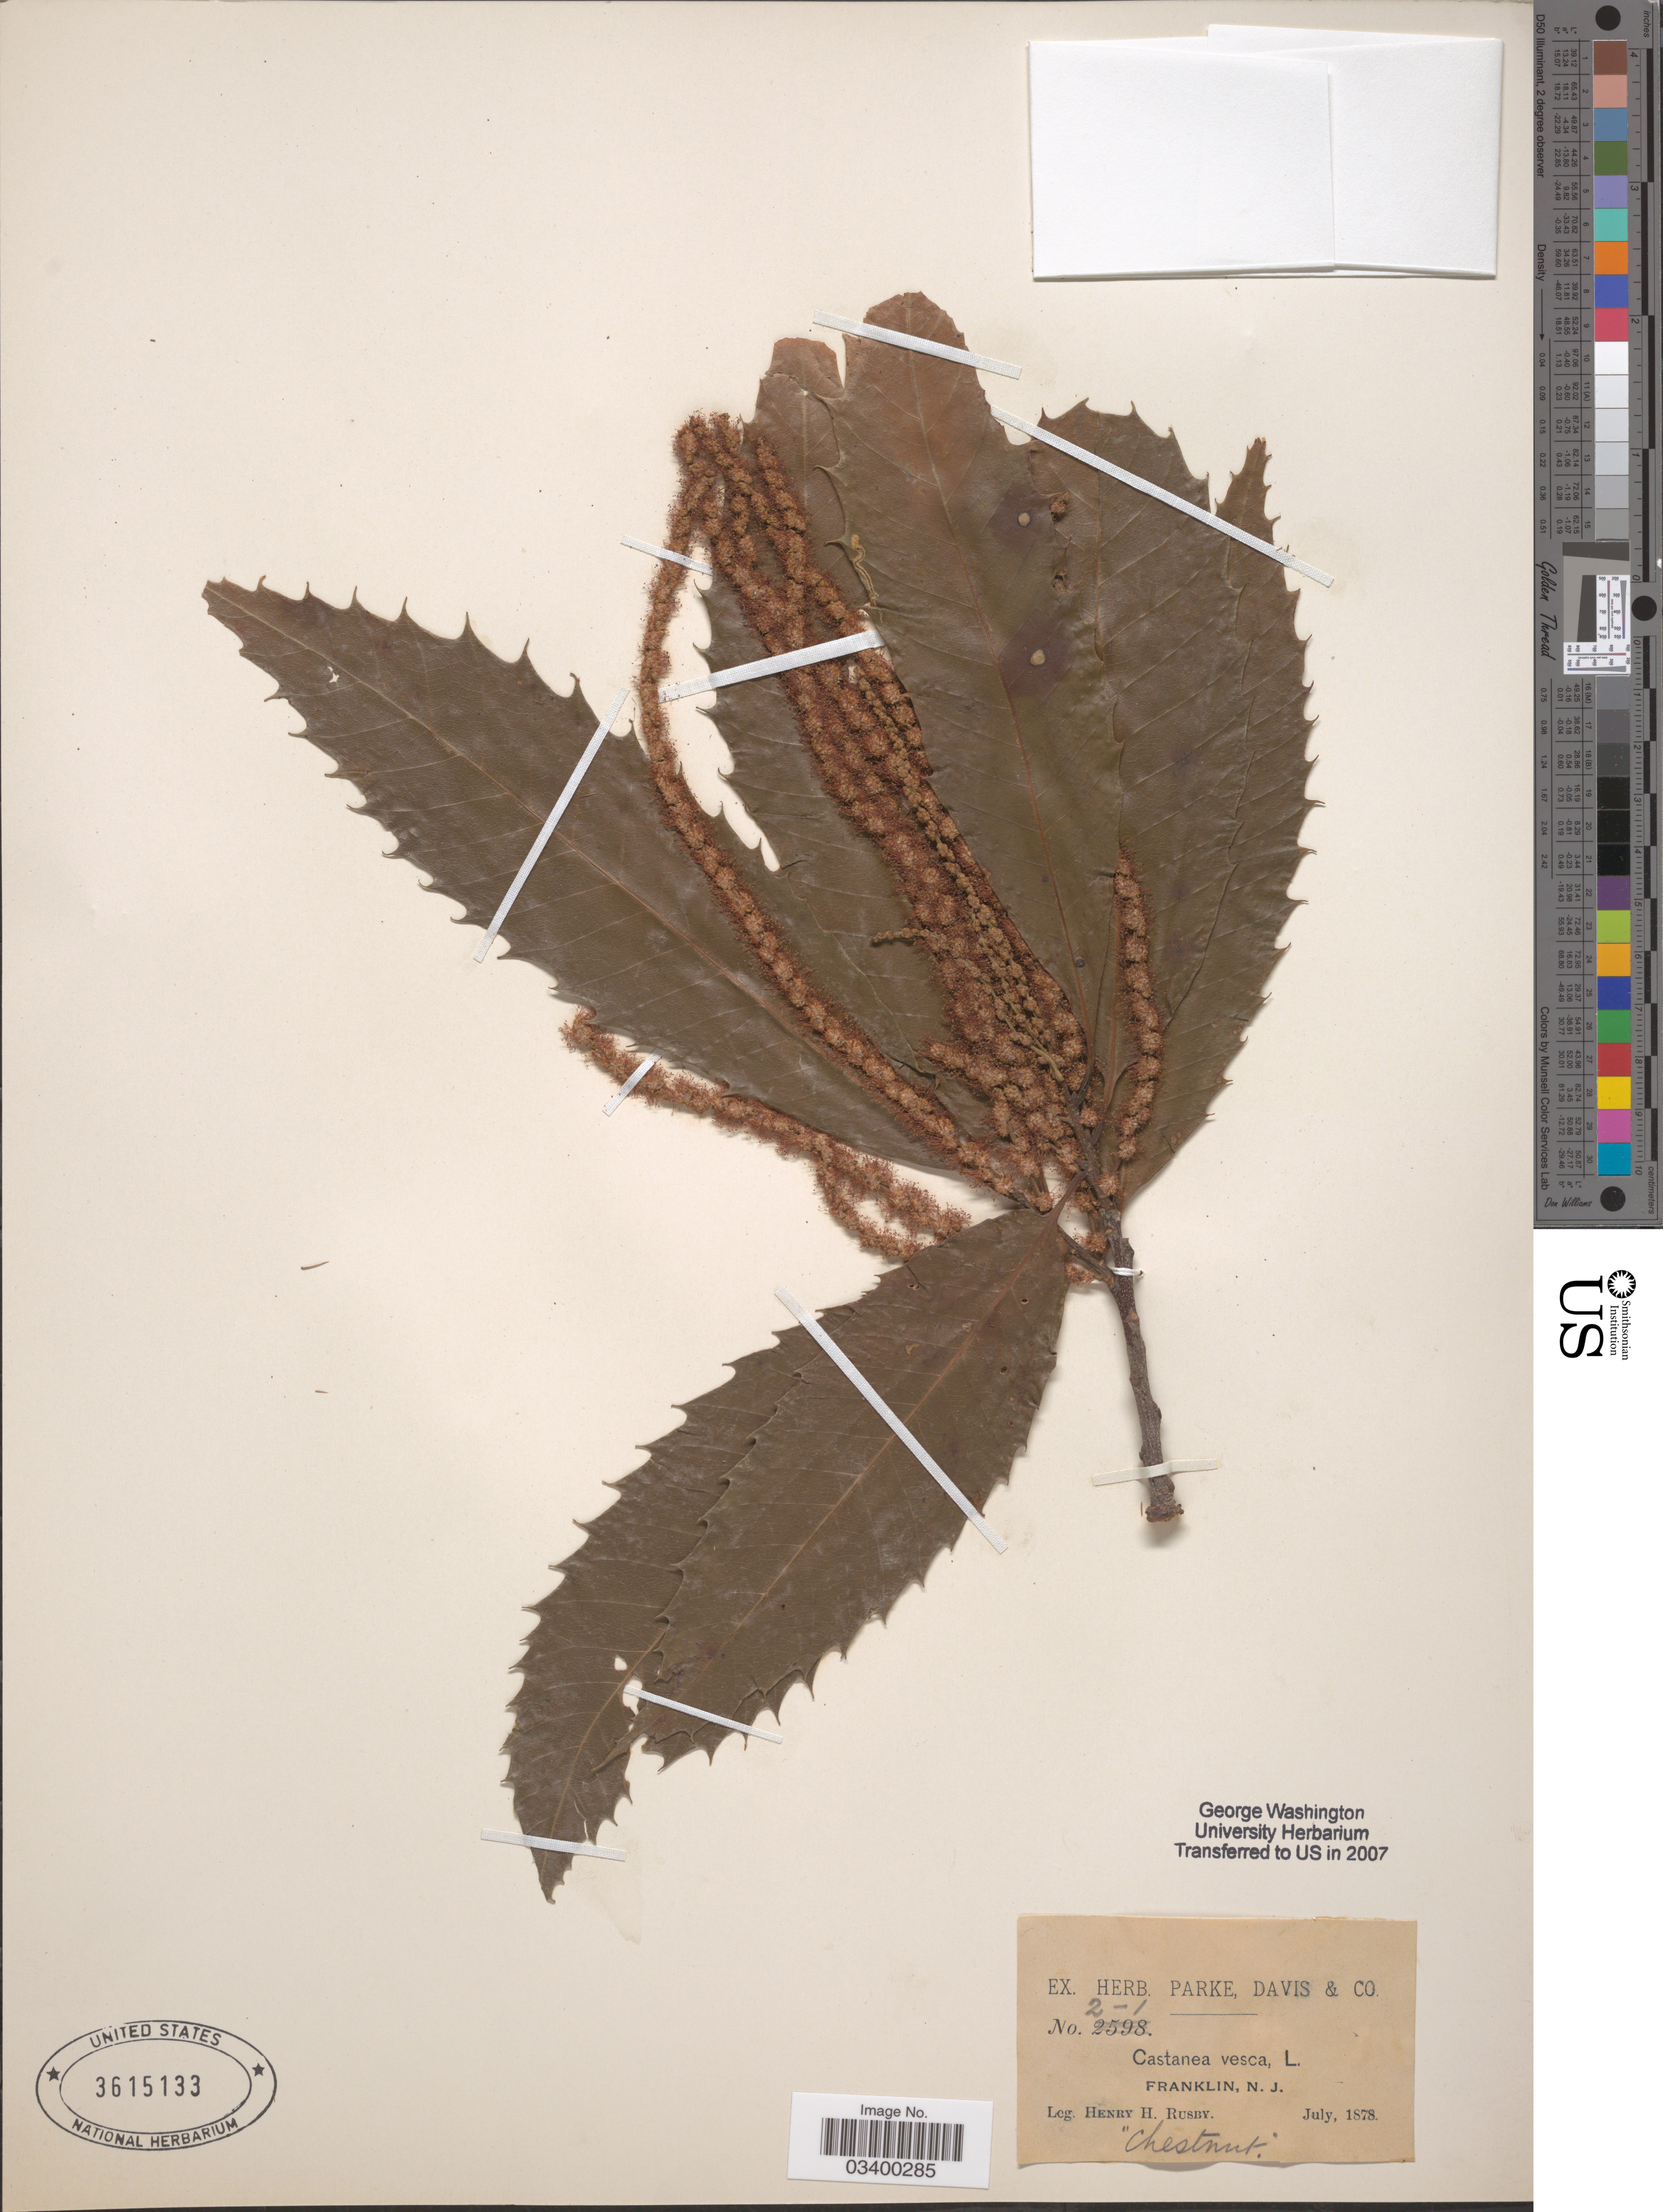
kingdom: Plantae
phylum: Tracheophyta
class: Magnoliopsida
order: Fagales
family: Fagaceae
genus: Castanea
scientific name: Castanea vesca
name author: Gaertn.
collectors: H. H. Rusby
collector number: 2-1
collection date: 1878-07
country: United States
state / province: New Jersey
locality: Franklin, N. J.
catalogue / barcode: US 3615133